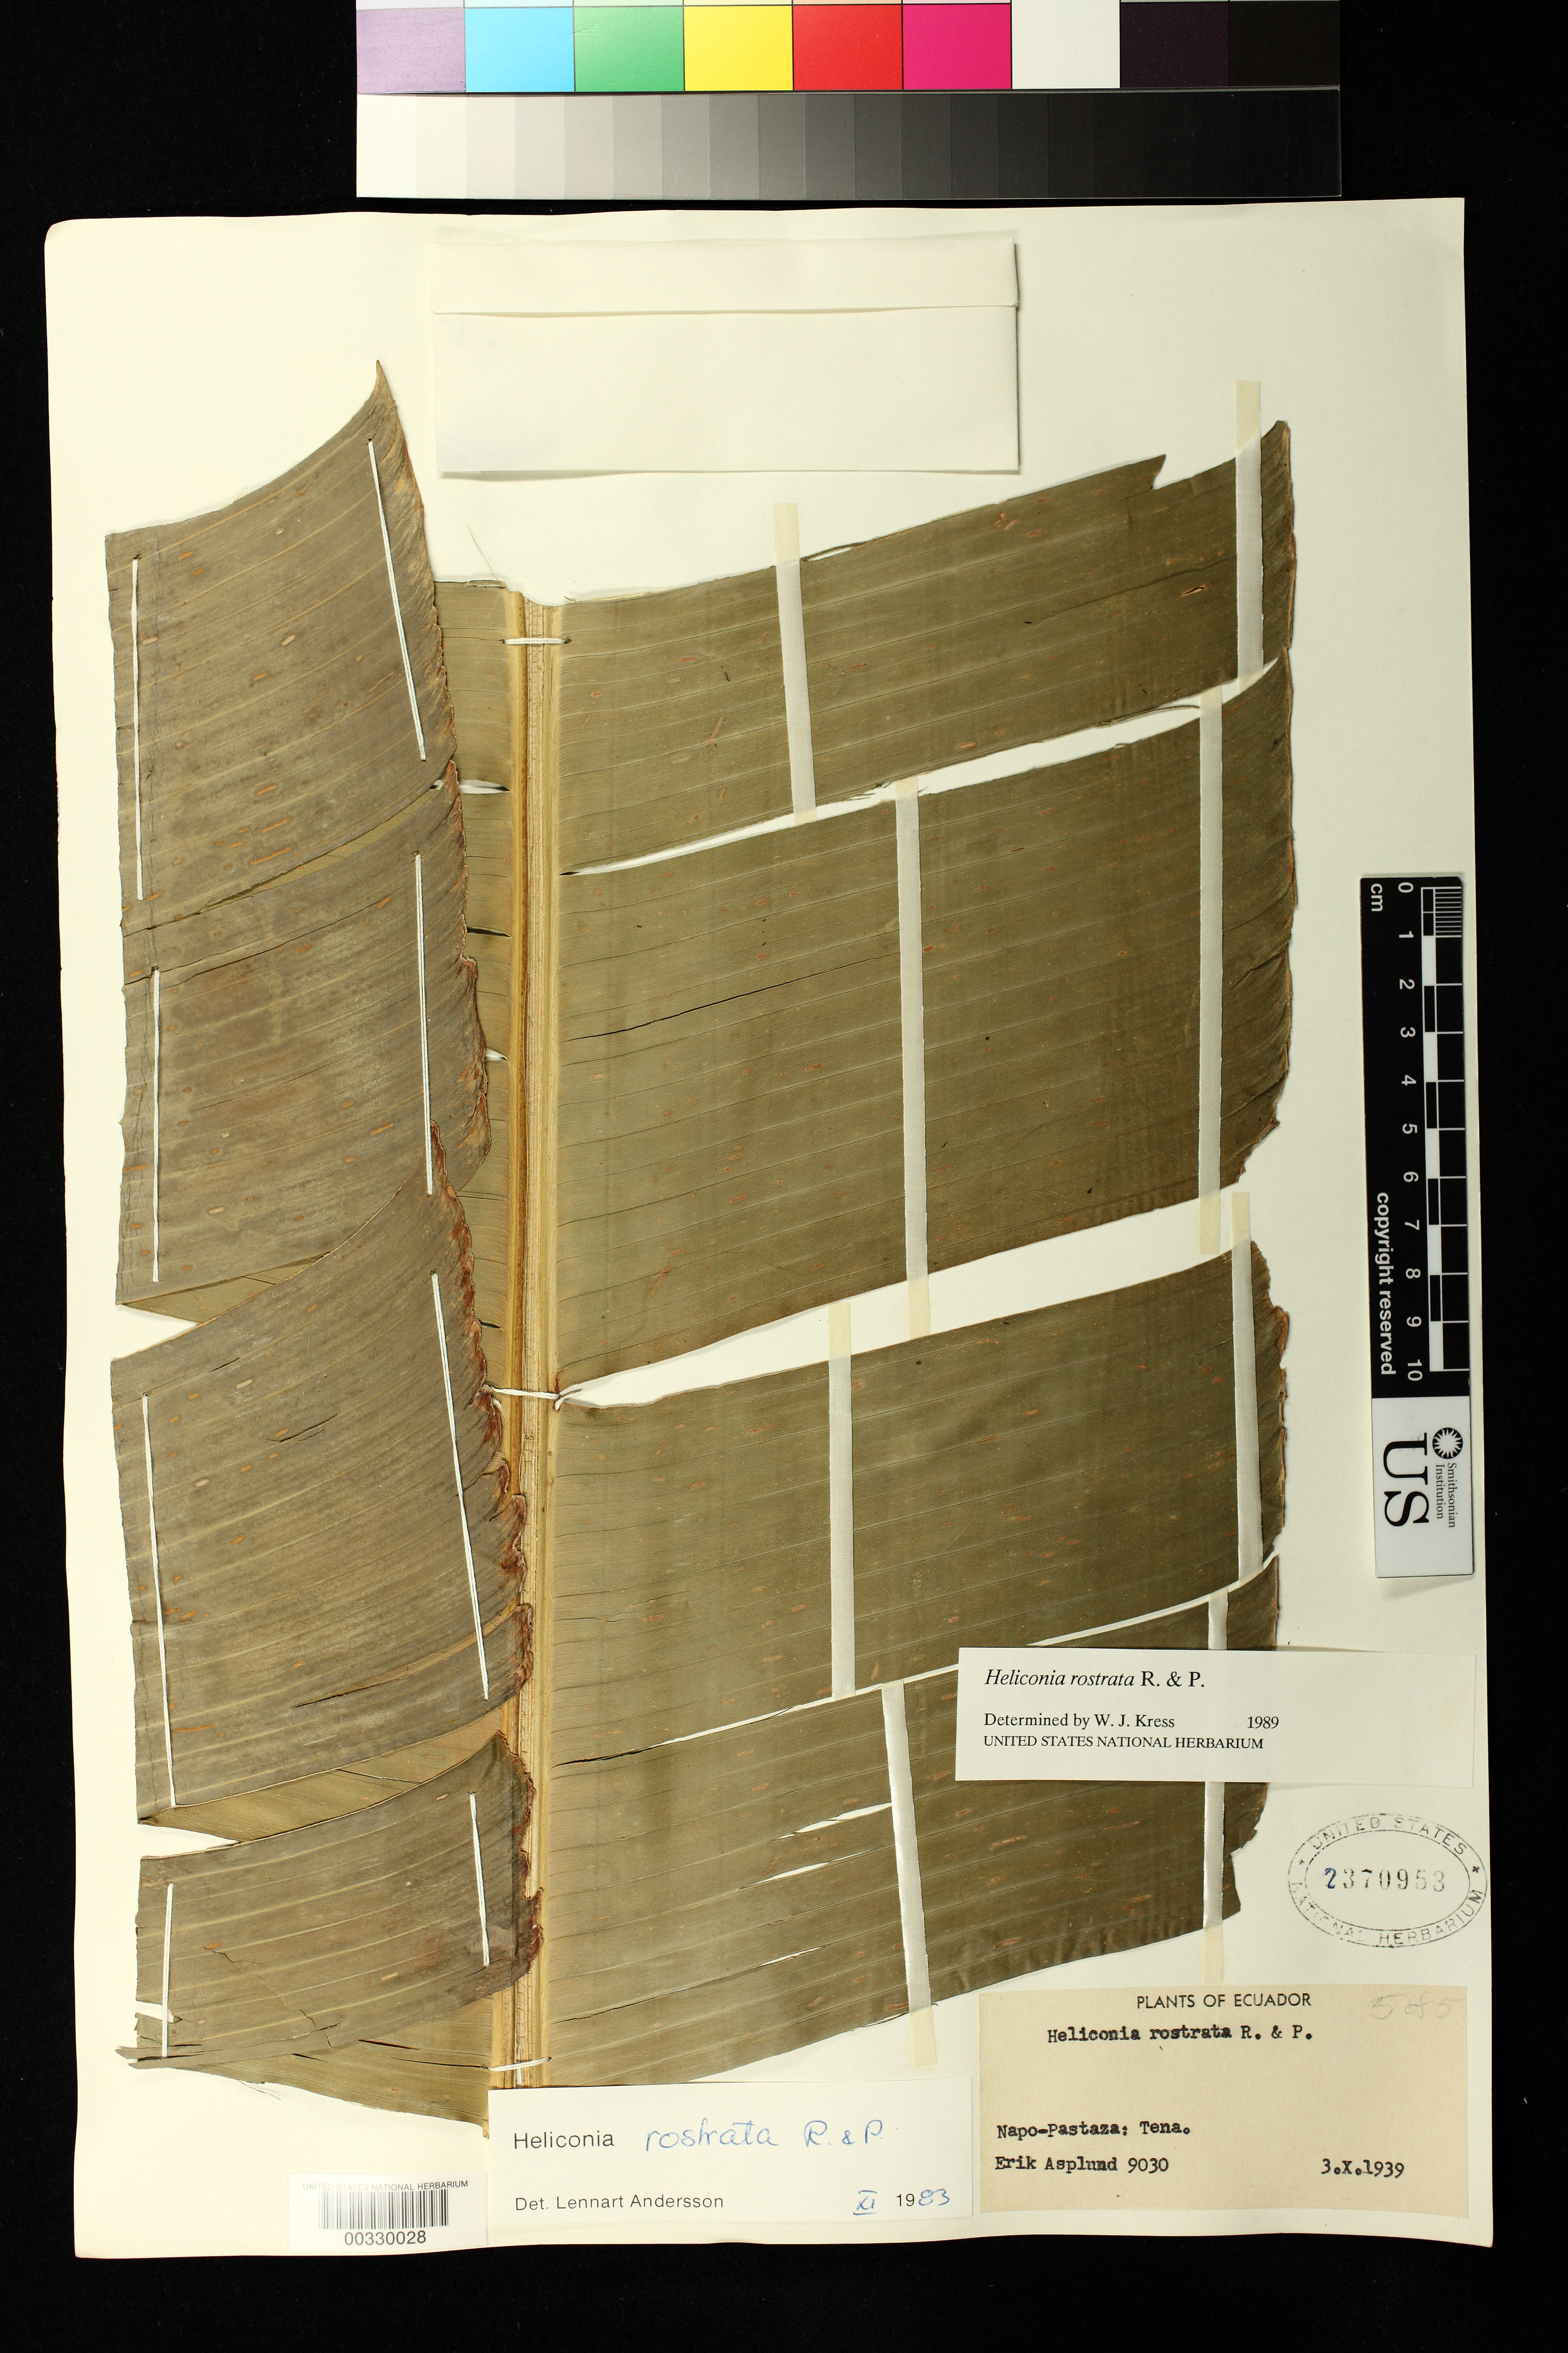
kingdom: Plantae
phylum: Tracheophyta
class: Liliopsida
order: Zingiberales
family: Heliconiaceae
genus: Heliconia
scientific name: Heliconia rostrata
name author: Ruiz & Pav.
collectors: E. Asplund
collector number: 9030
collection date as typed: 03 Oct 1939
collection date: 1939-10-03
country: Ecuador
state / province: Napo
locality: Prov. of Napo-Pastaza, Tena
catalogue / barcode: US 2370953